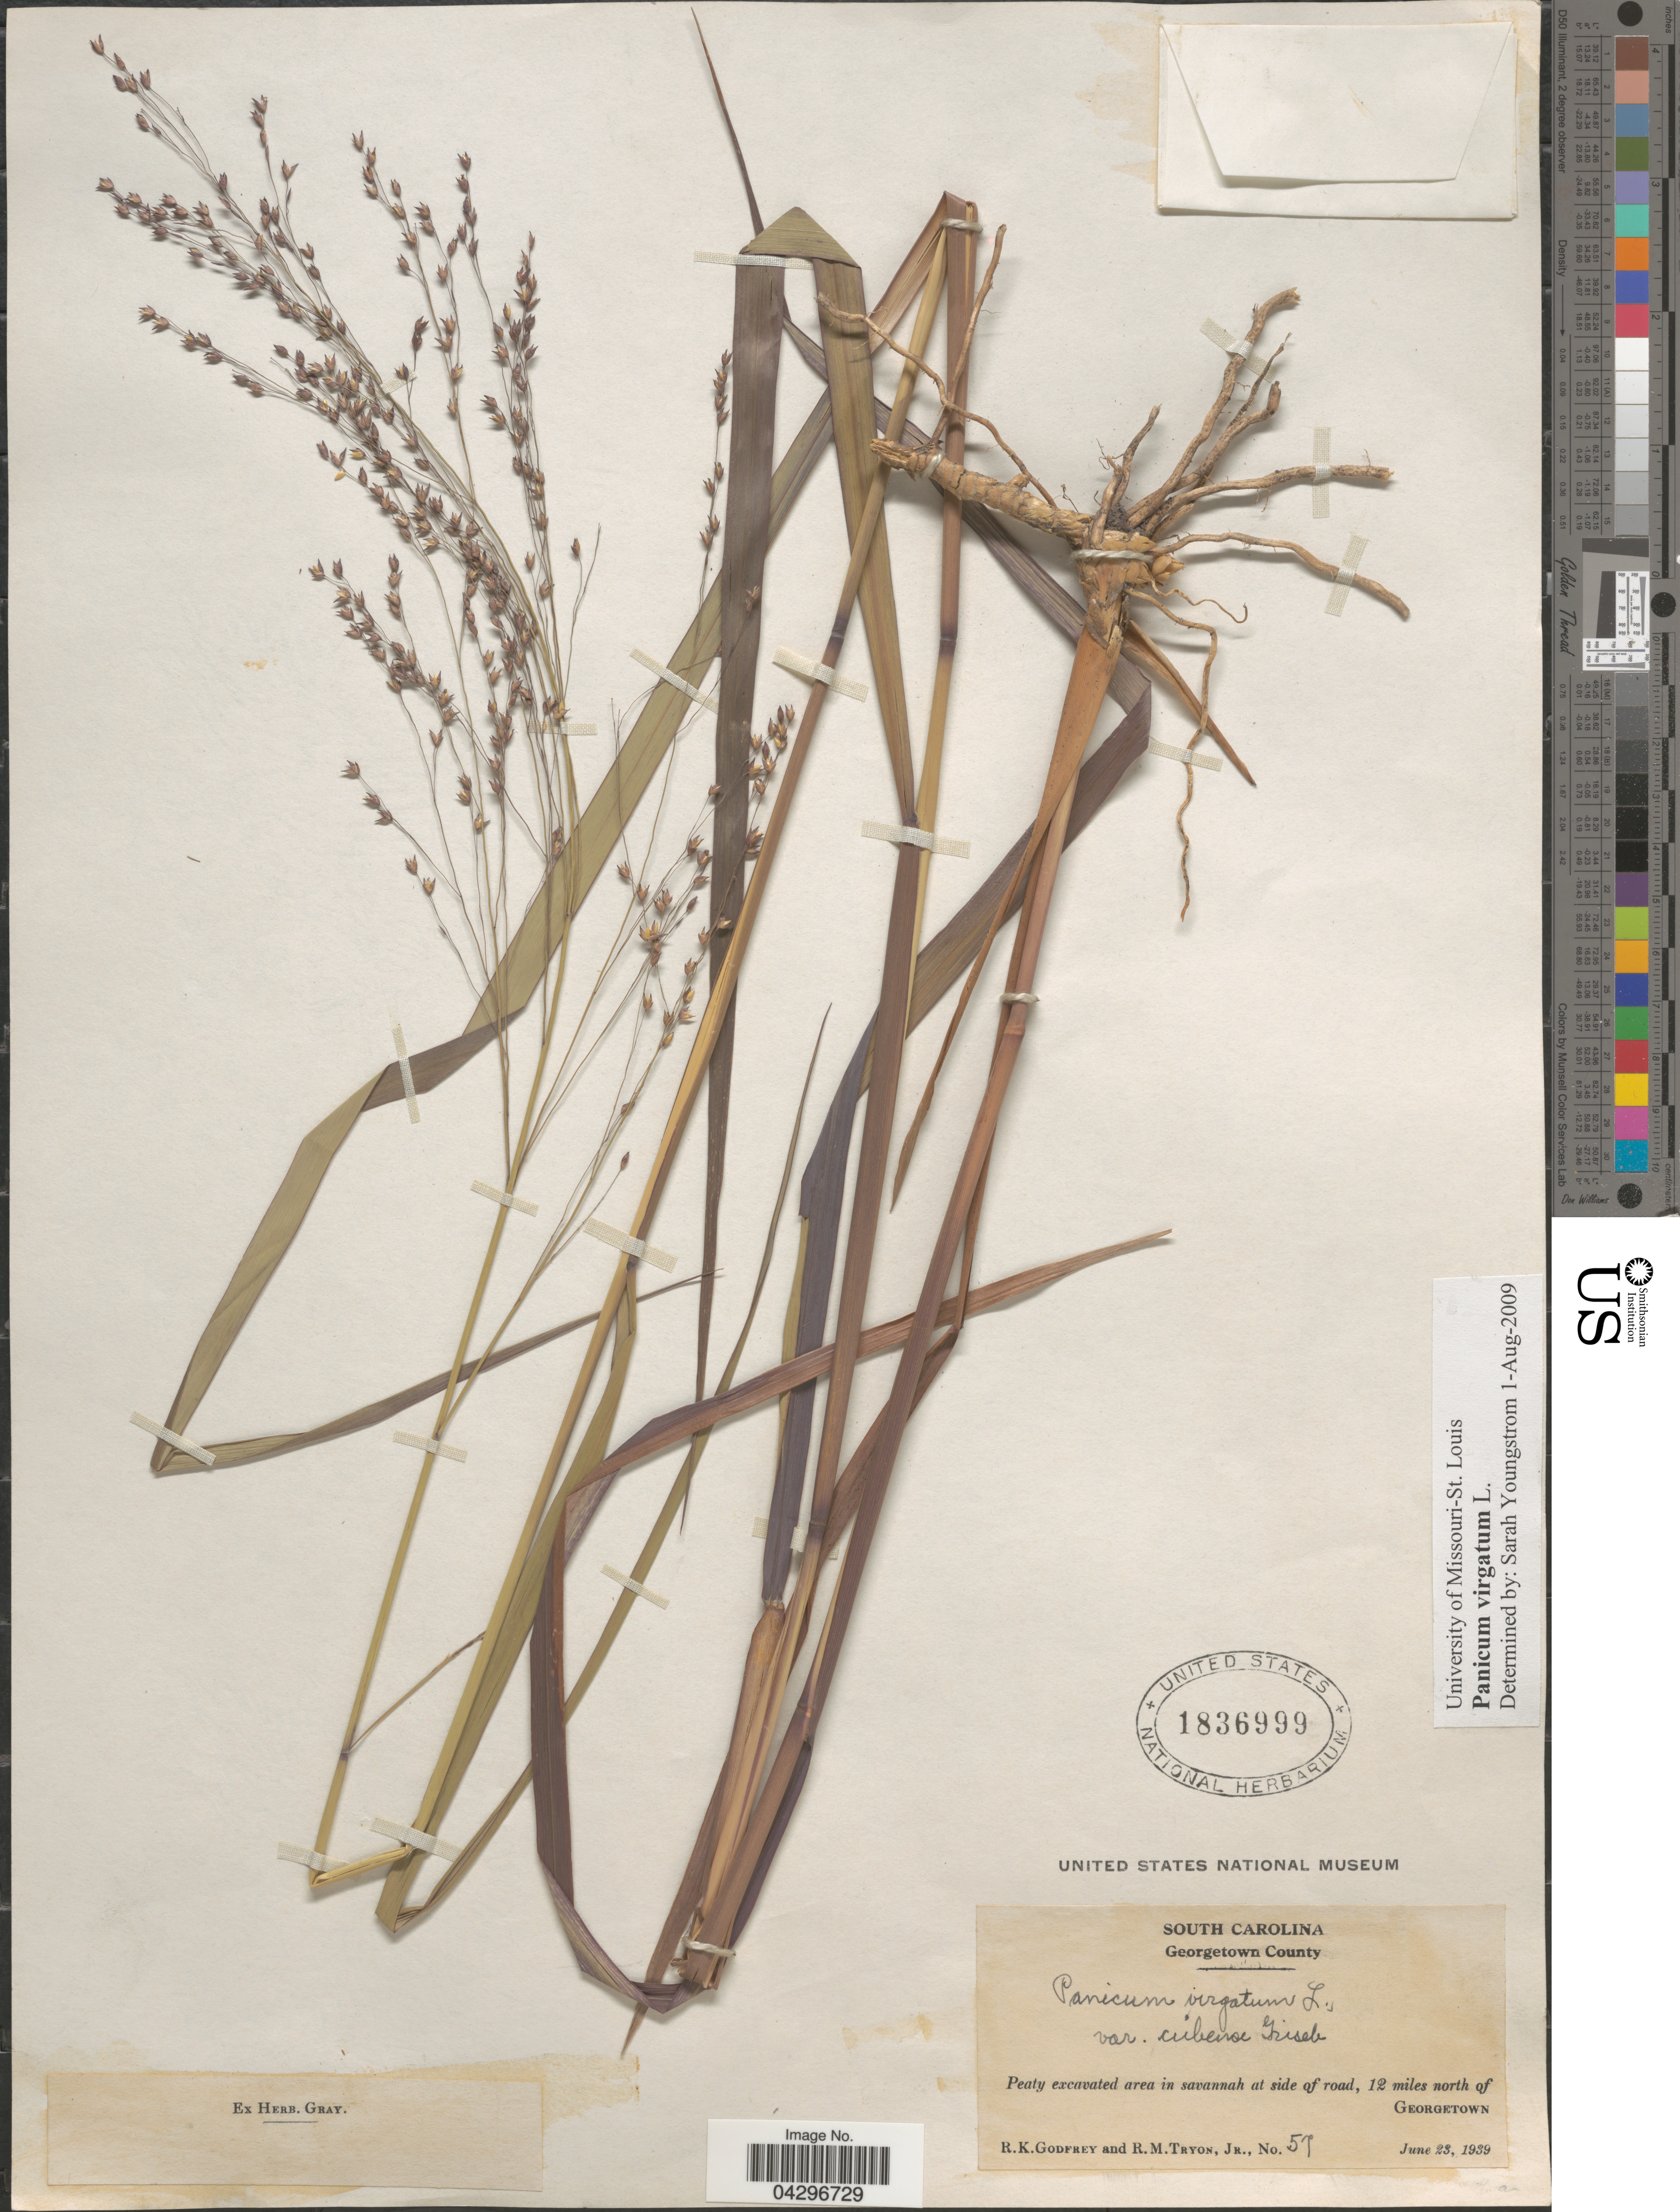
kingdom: Plantae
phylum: Tracheophyta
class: Liliopsida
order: Poales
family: Poaceae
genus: Panicum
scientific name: Panicum virgatum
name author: L.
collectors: R. K. Godfrey & R. Tryon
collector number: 57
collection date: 1939-06-23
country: United States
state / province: South Carolina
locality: Georgetown County. Peaty excavated area in savannah at side of road, 12 miles north of Georgetown.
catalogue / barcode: US 1836999